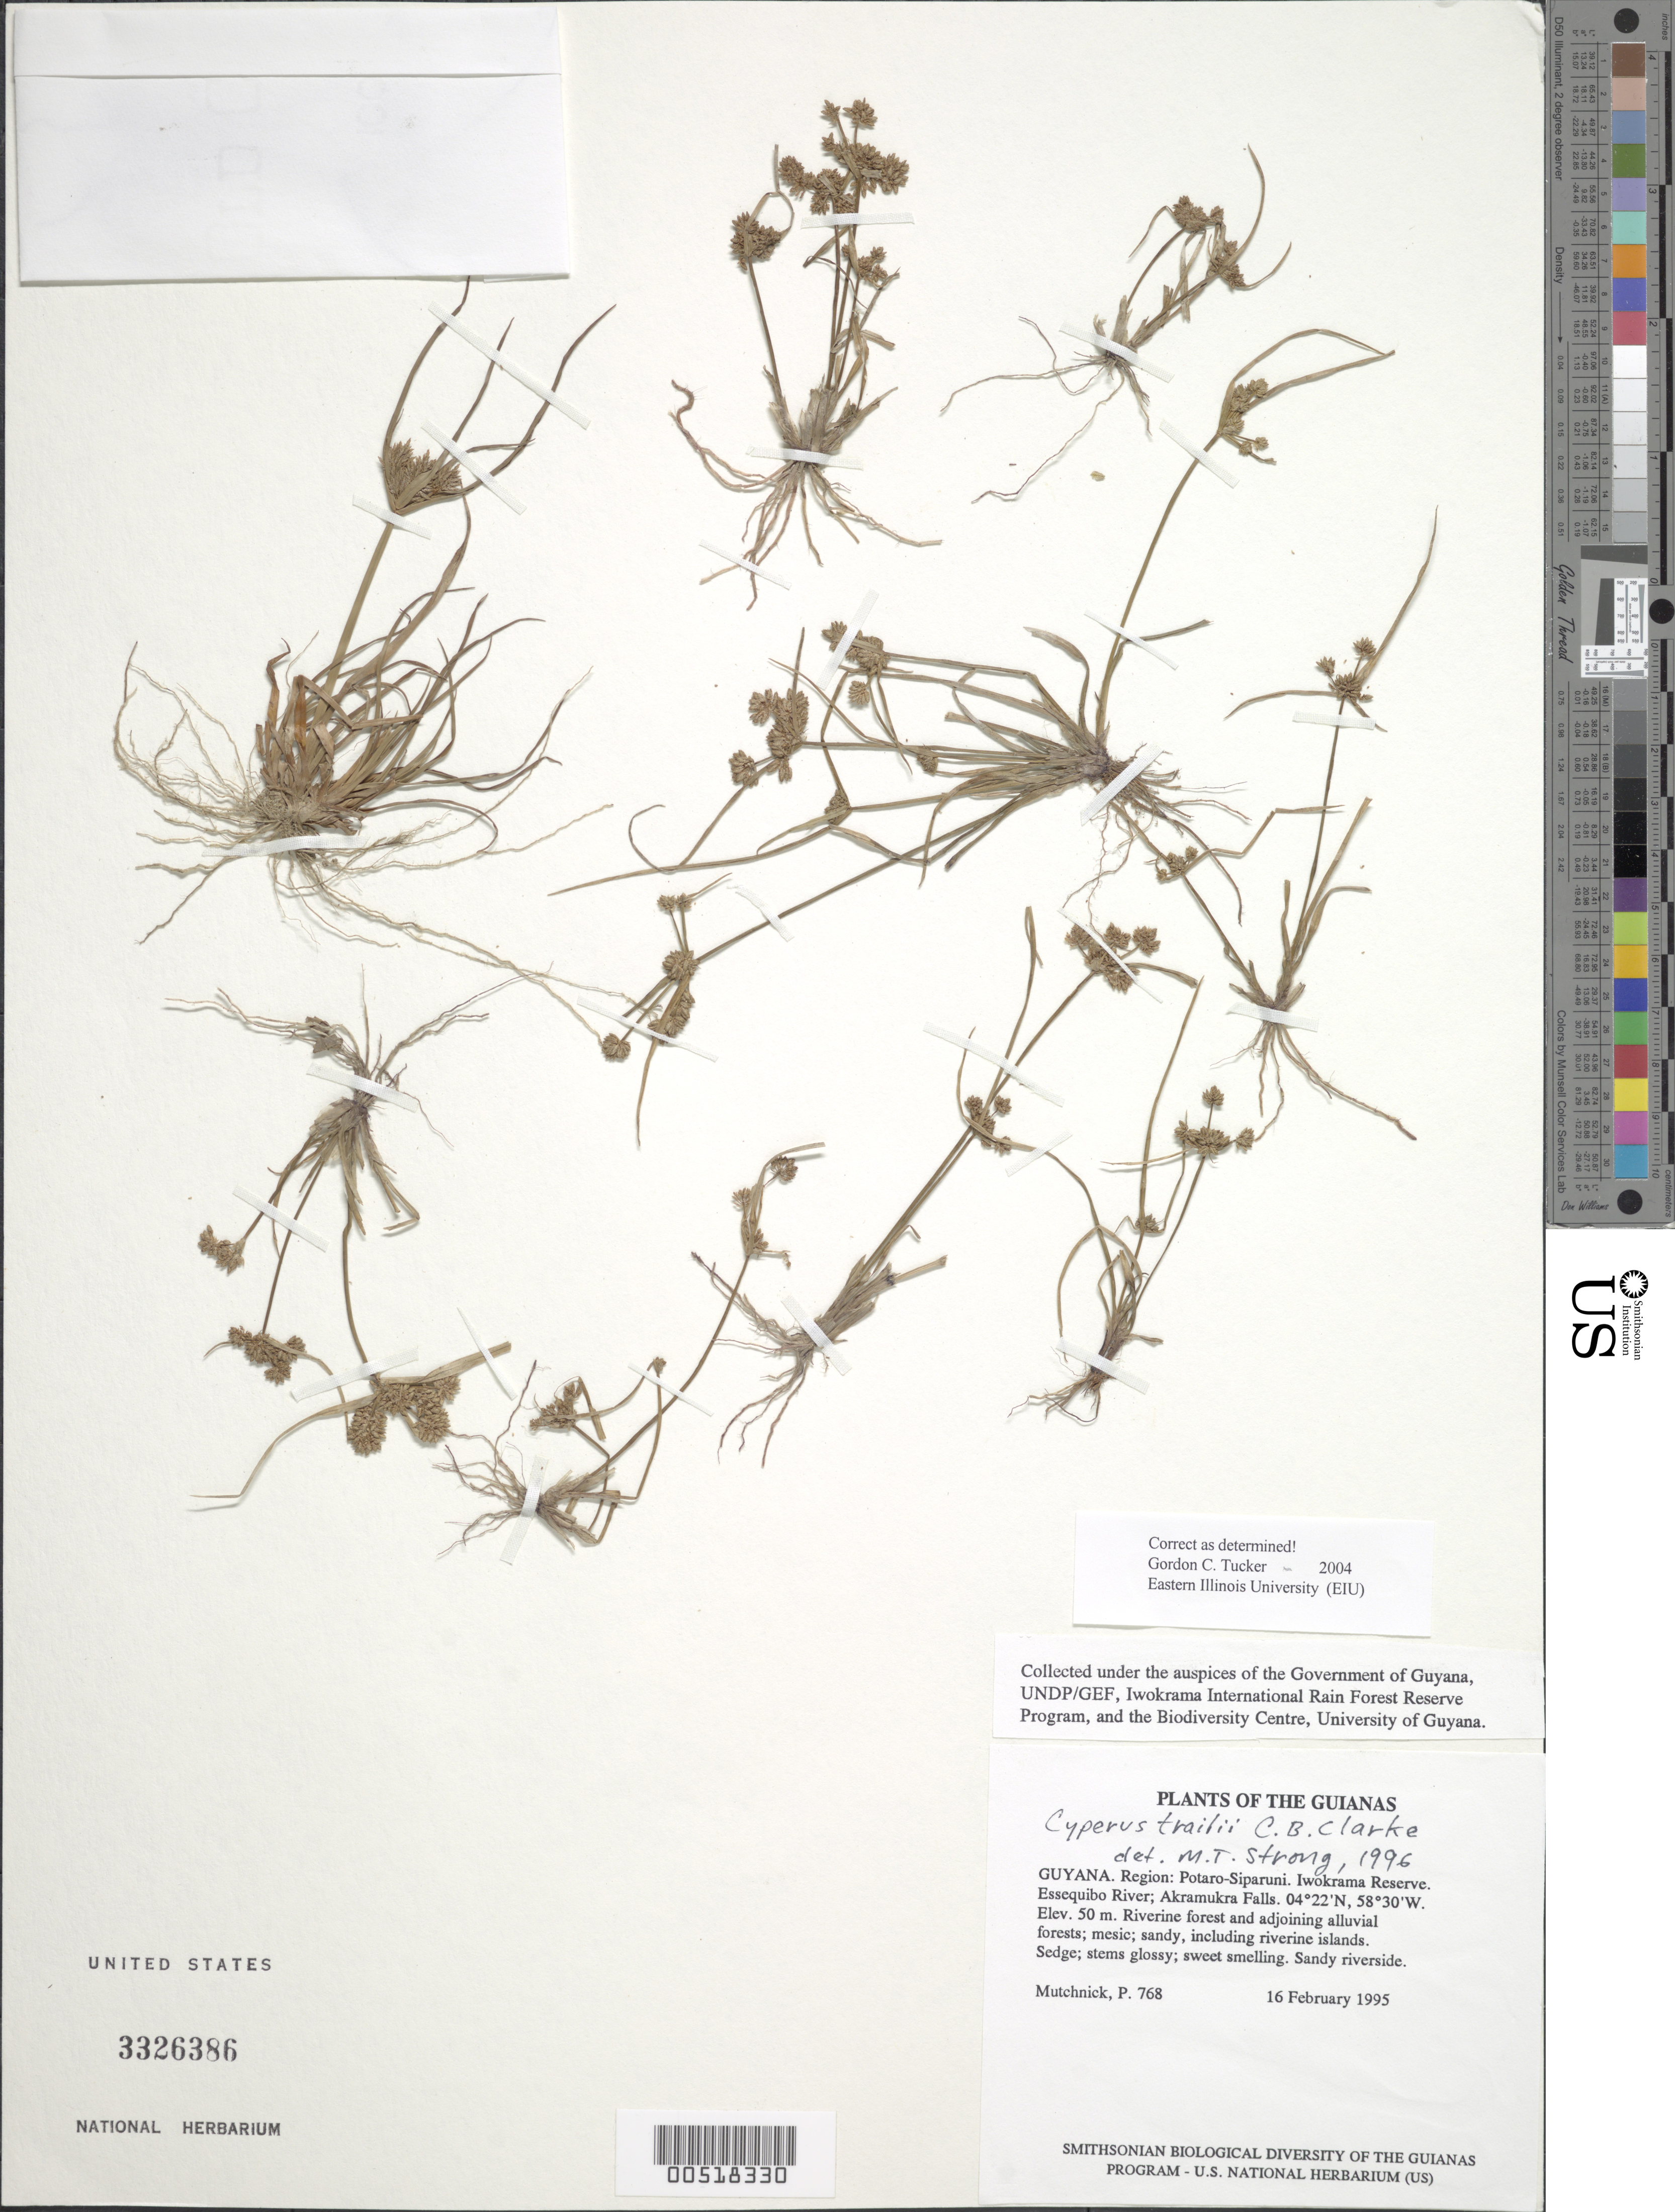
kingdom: Plantae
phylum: Tracheophyta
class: Liliopsida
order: Poales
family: Cyperaceae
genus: Cyperus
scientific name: Cyperus trailii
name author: C.B. Clarke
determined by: Tucker, G. C.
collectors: P. Mutchnick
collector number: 768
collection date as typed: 16 February 1995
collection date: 1995-02-16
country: Guyana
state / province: Potaro-Siparuni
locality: Iwokrama Reserve. Essequibo River; Akramukra Falls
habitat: Riverine forest and adjoining alluvial forests; mesic; sandy, including riverine islands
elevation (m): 50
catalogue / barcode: US 3326386